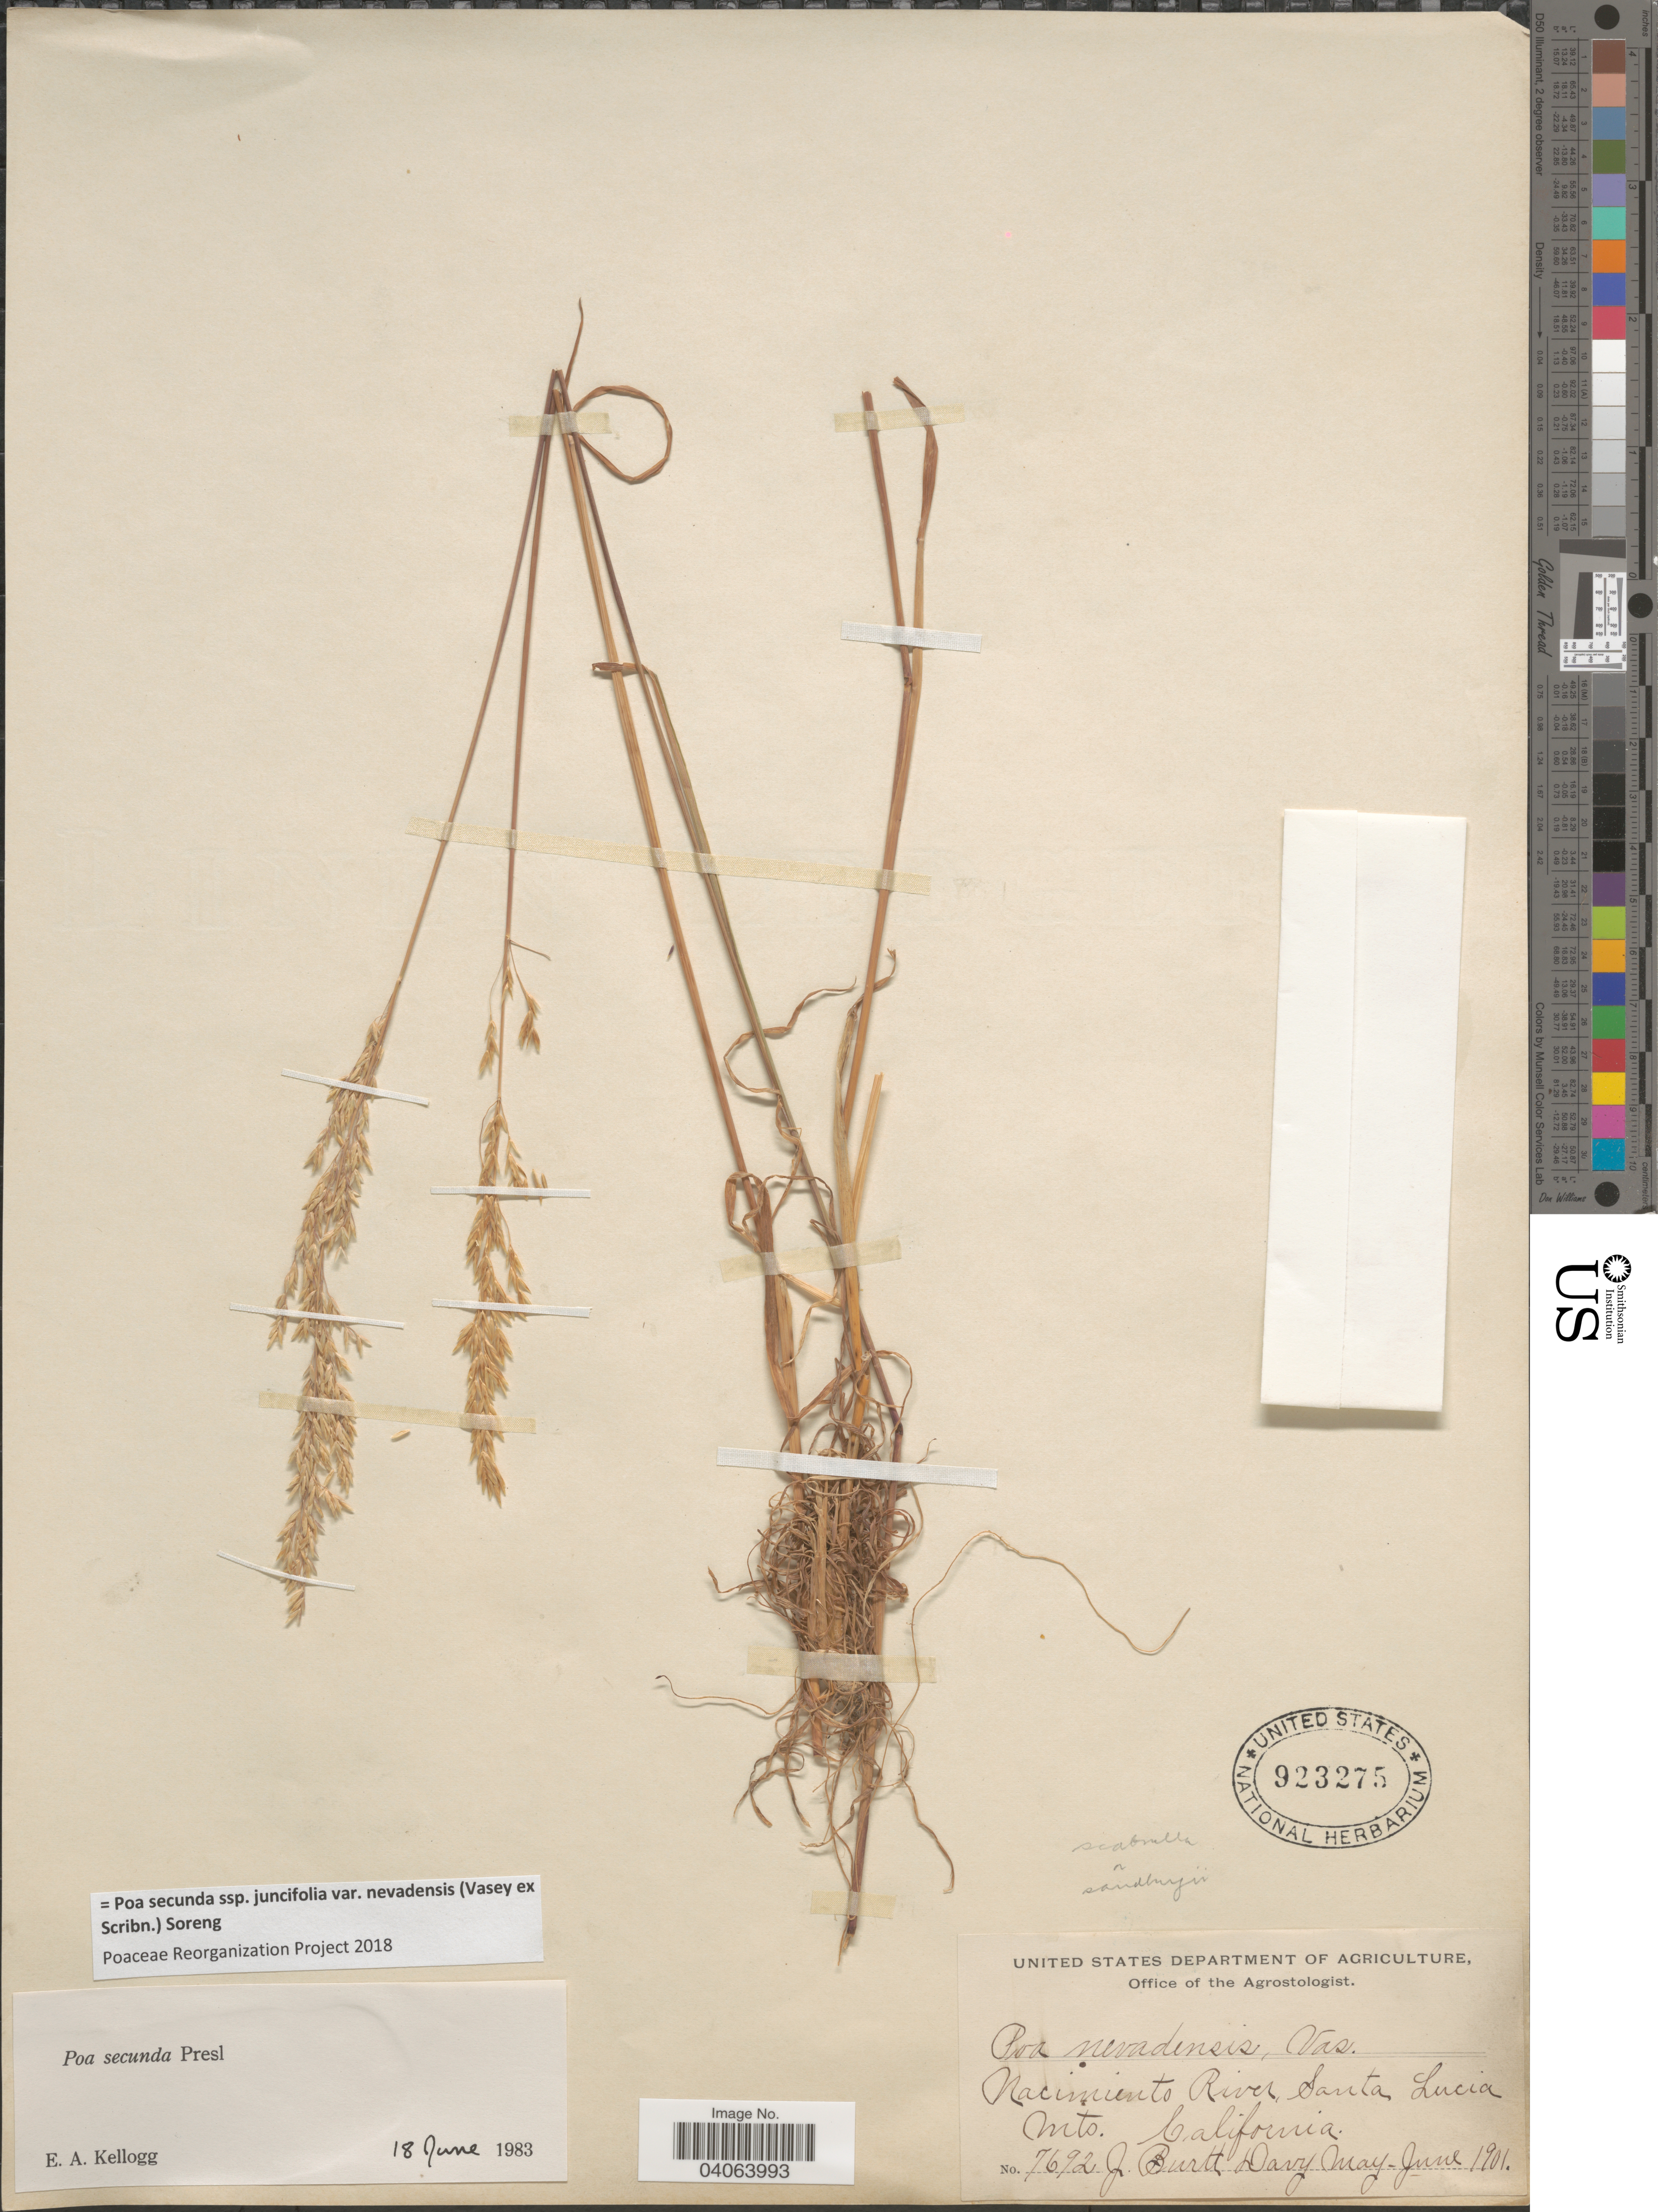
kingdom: Plantae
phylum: Tracheophyta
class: Liliopsida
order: Poales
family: Poaceae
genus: Poa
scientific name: Poa secunda subsp. juncifolia var. nevadensis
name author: (Vasey ex Scribn.) Soreng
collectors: J. Burtt Davy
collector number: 7692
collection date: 1901-05/1901-06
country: United States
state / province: California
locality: Nacimiento River, Santa Lucia Mts.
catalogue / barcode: US 923275